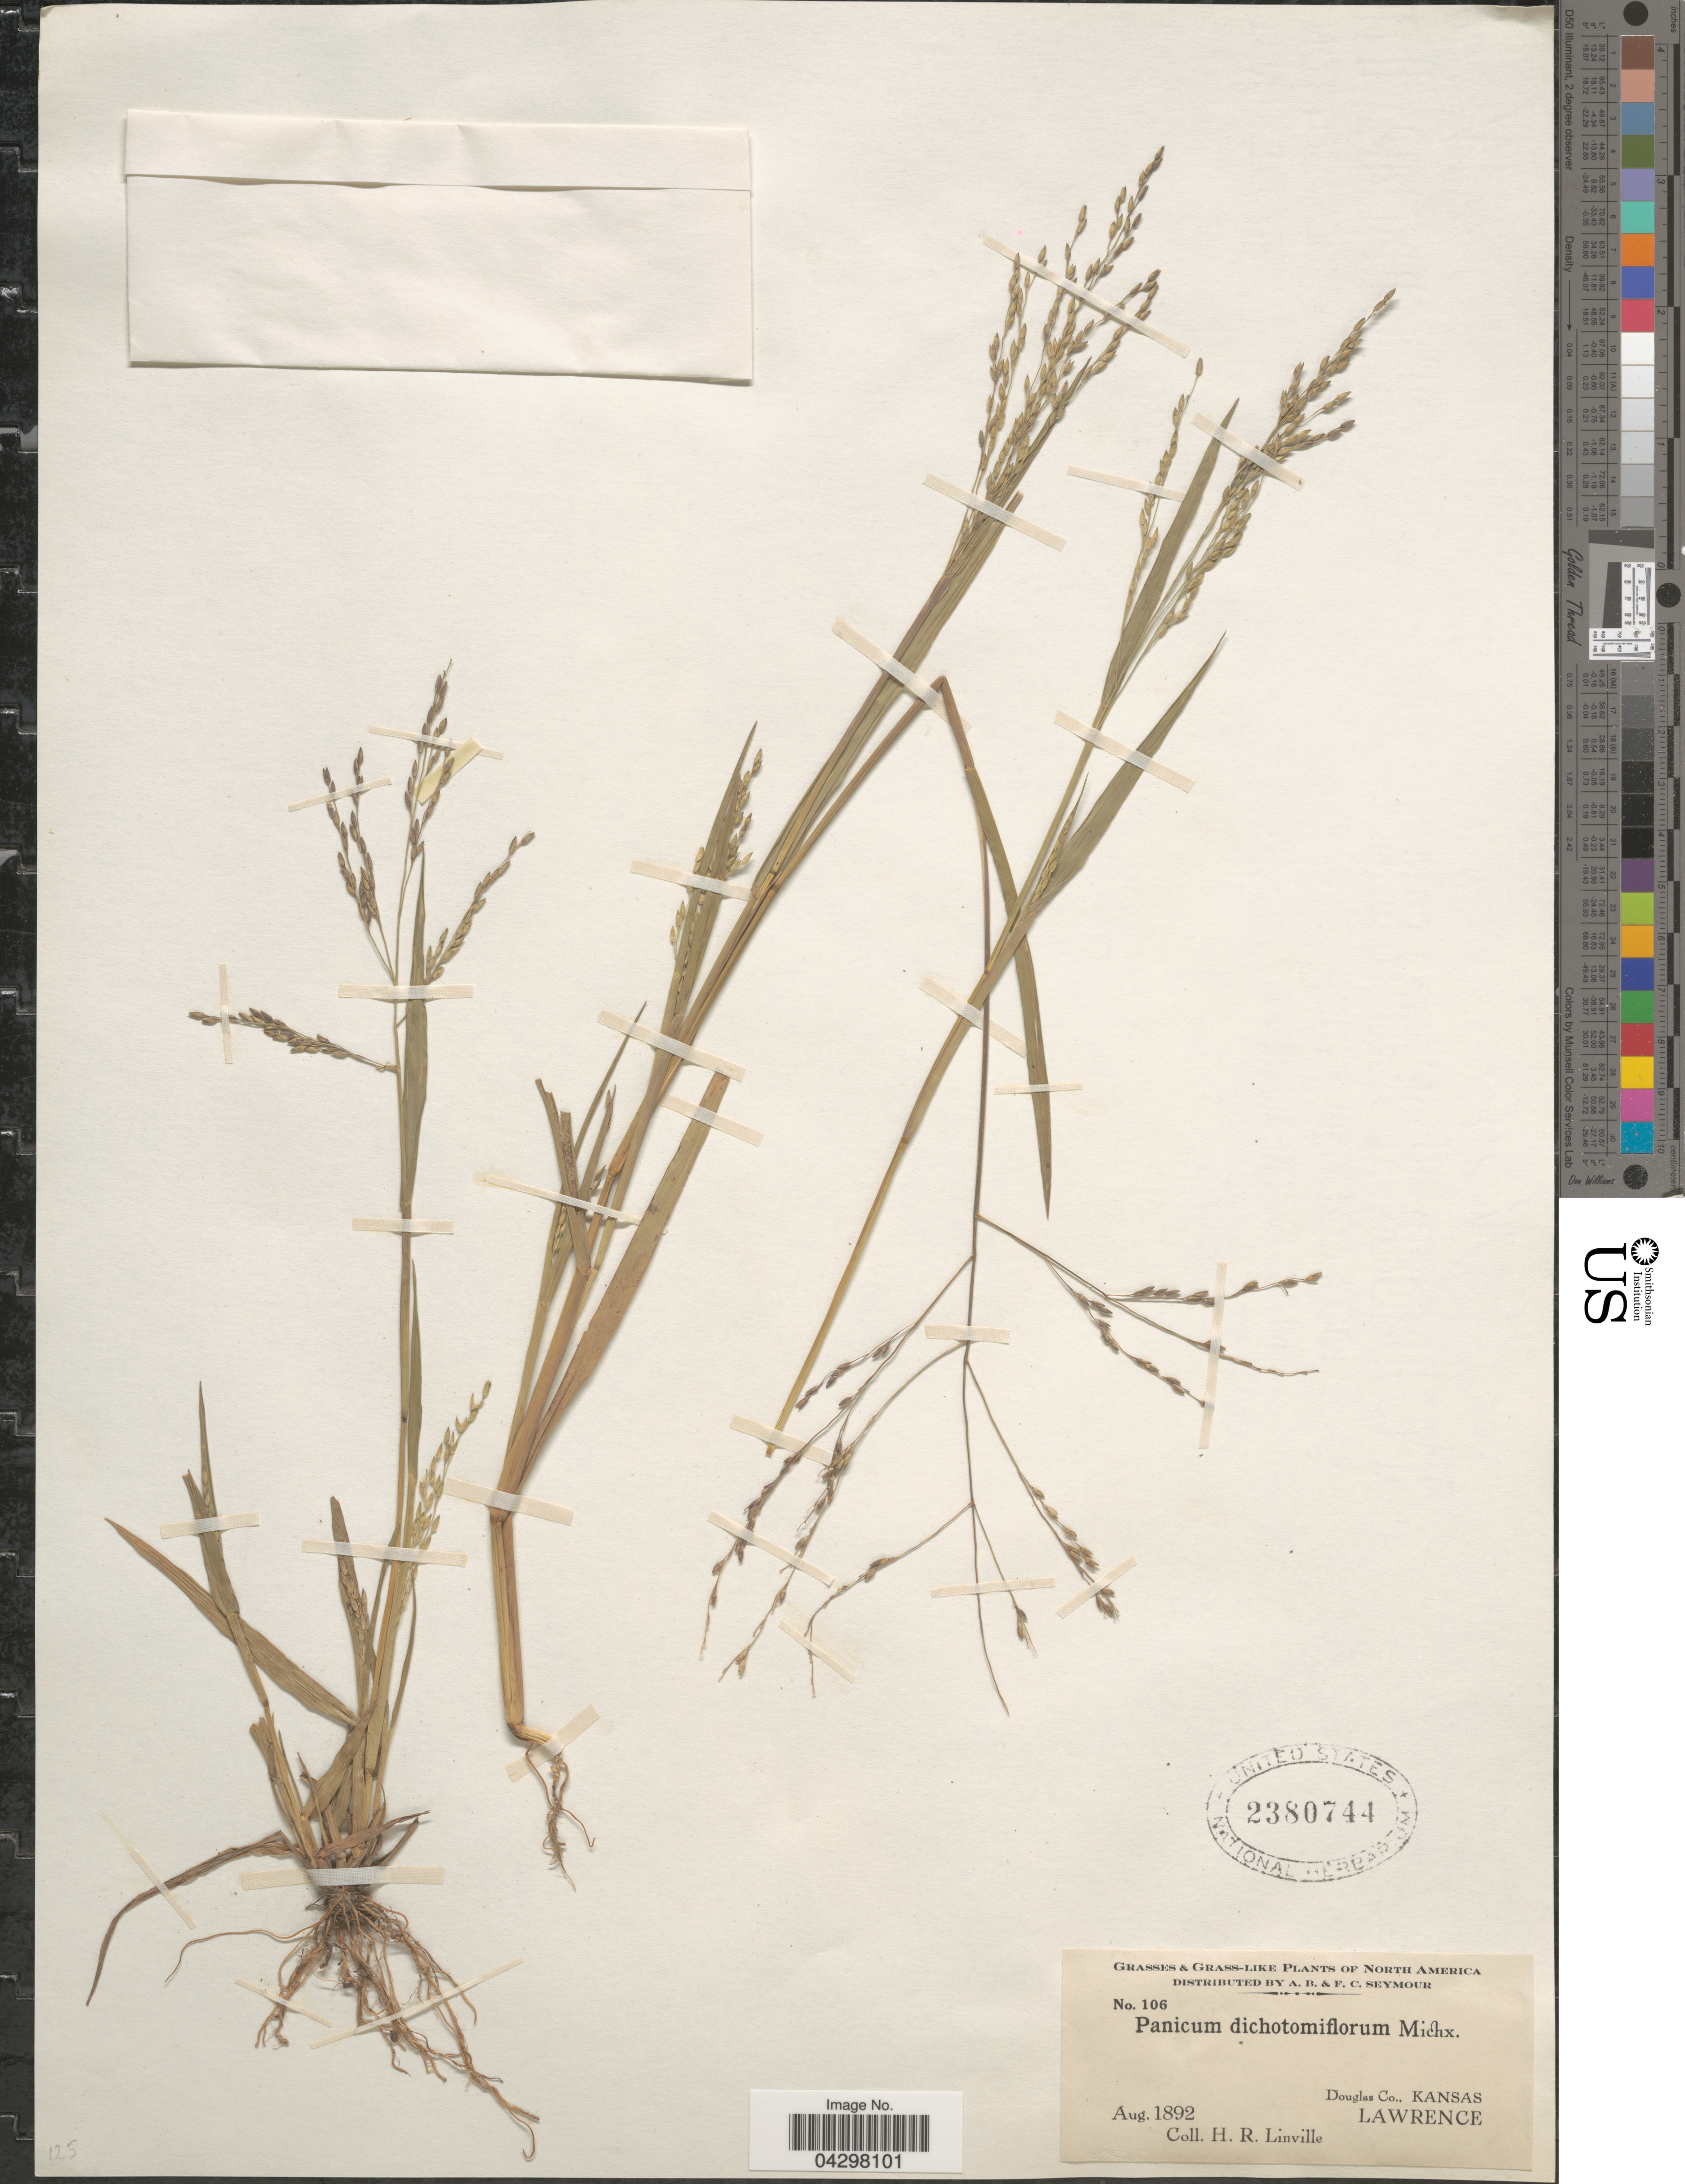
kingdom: Plantae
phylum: Tracheophyta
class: Liliopsida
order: Poales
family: Poaceae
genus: Panicum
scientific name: Panicum dichotomiflorum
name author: Michx.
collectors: H. Linville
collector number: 106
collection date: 1892-08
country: United States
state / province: Kansas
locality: Douglas Co. Lawrence.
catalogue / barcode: US 2380744